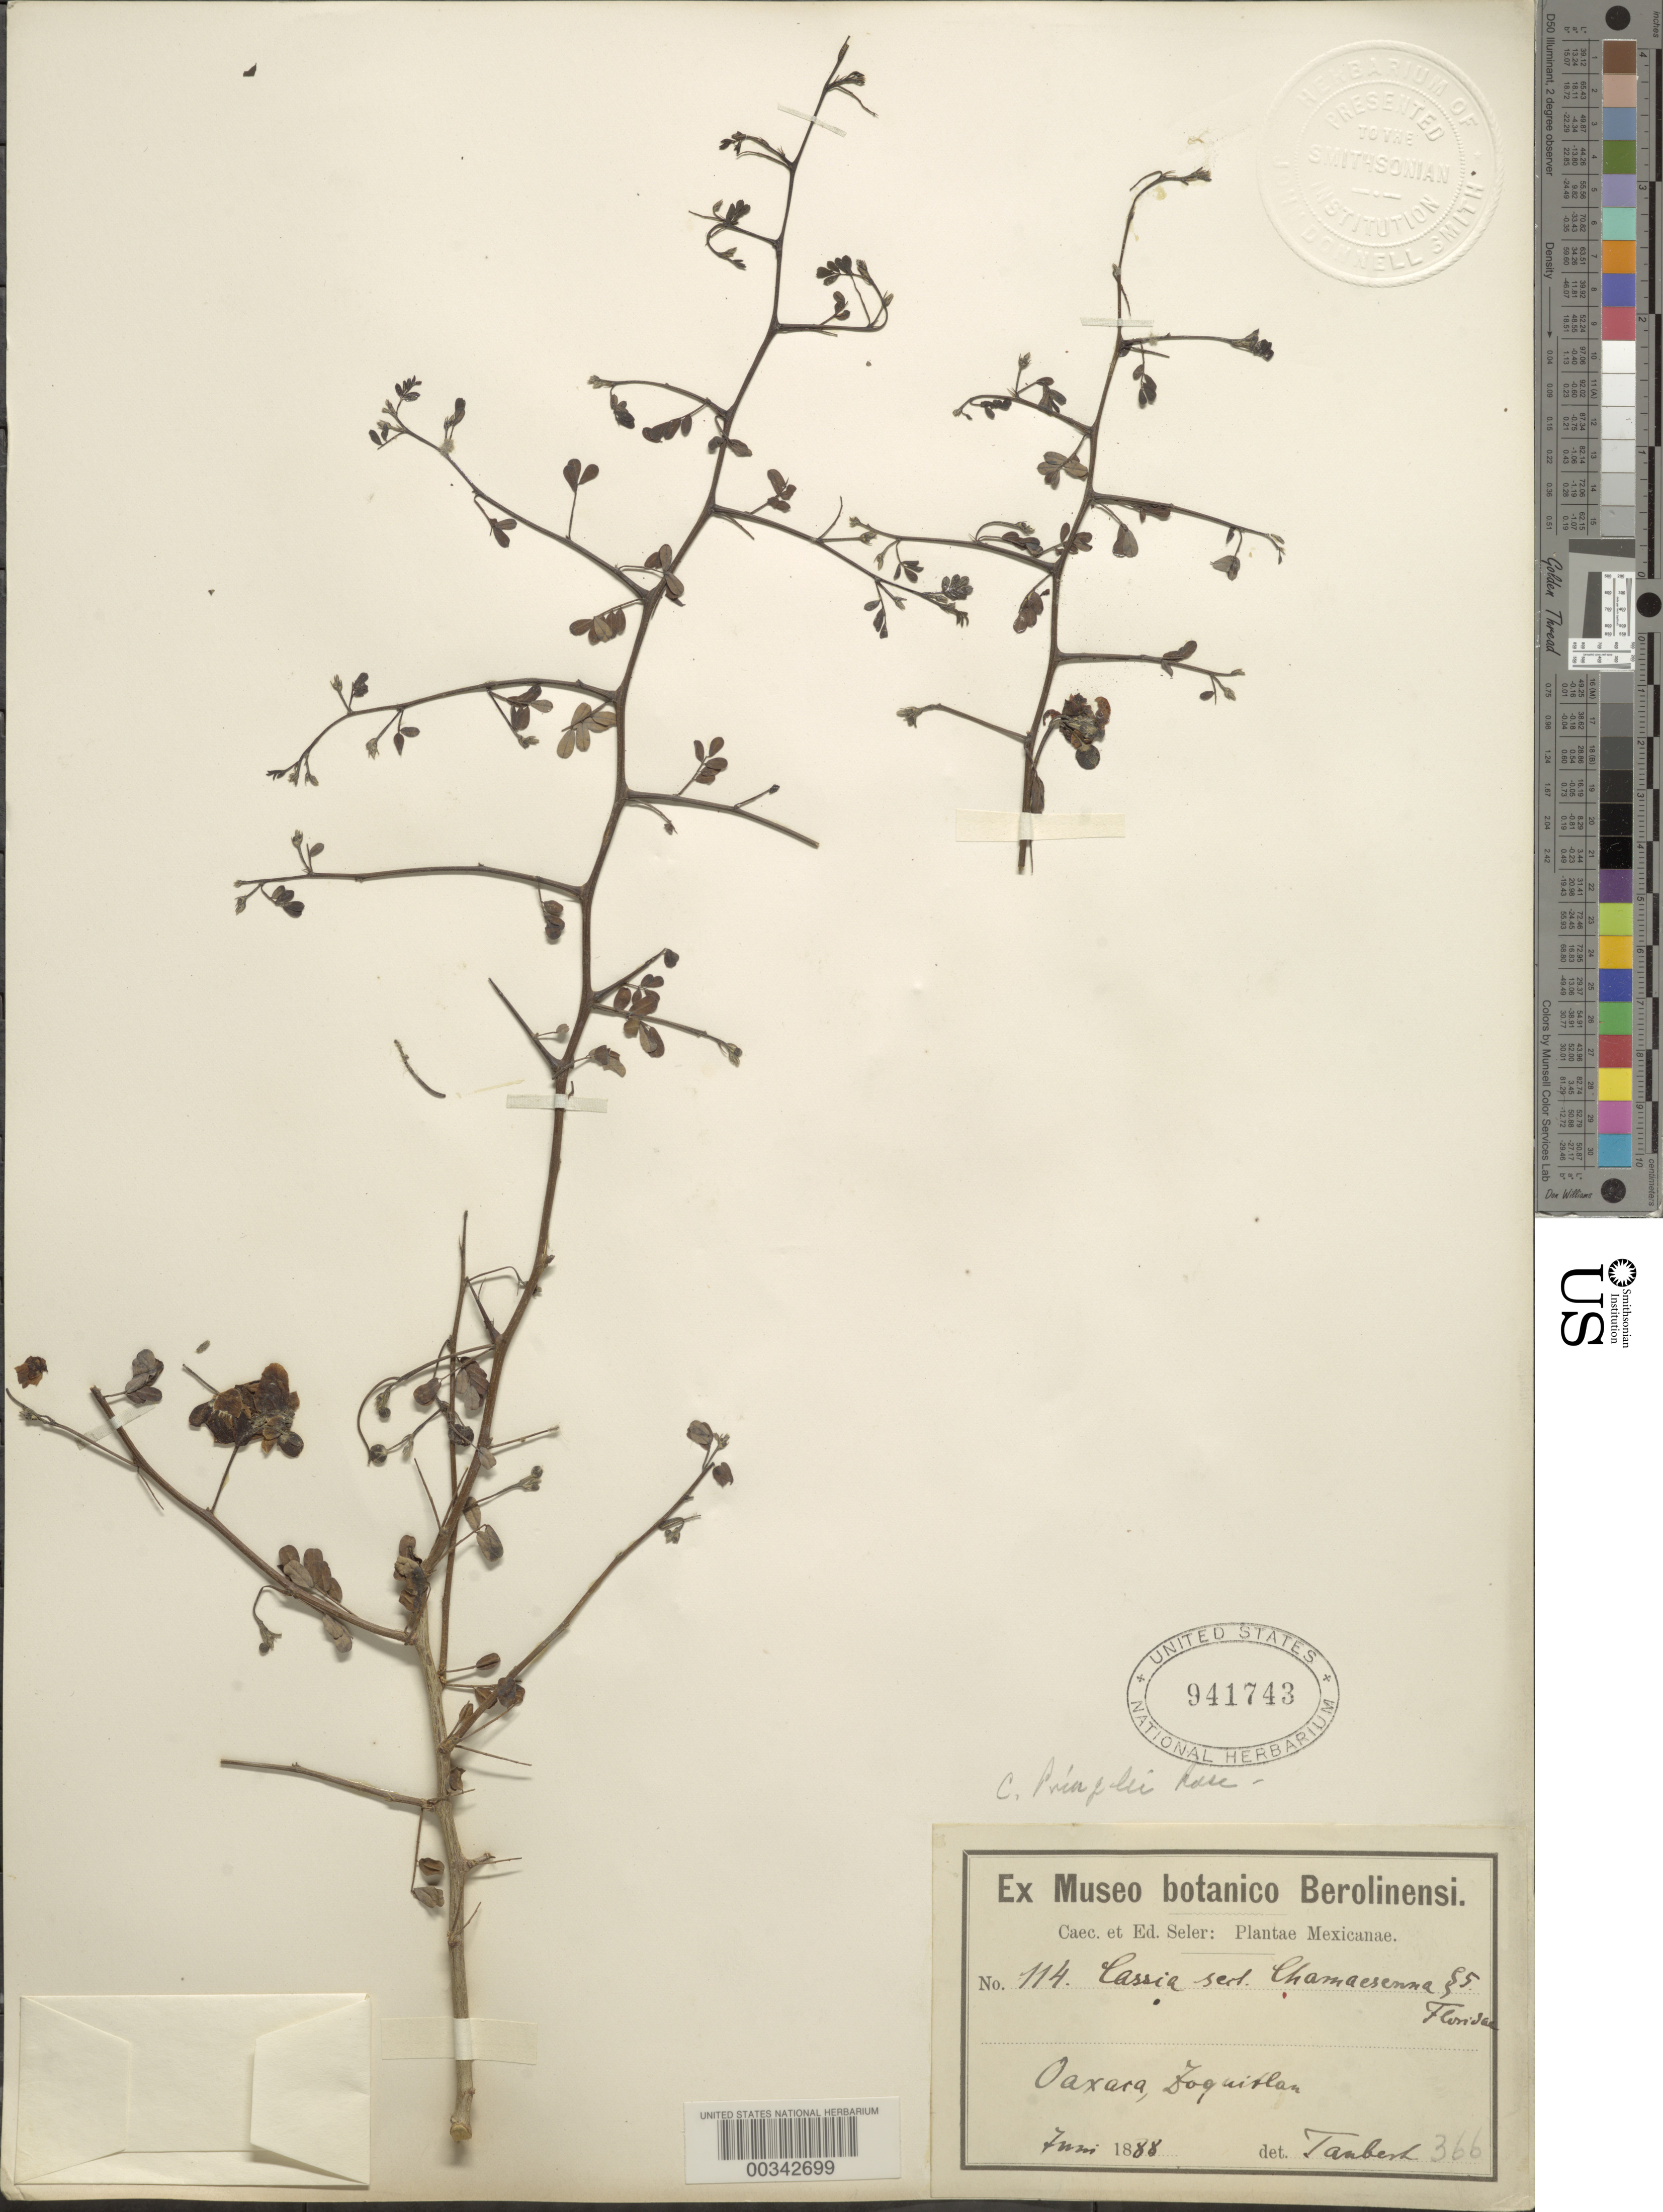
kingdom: Plantae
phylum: Tracheophyta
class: Magnoliopsida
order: Fabales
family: Fabaceae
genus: Senna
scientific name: Senna wislizeni var. pringlei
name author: (Rose) H.S. Irwin & Barneby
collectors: E. Seler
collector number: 114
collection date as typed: Jun 1888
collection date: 1888-06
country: Mexico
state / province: Oaxaca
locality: Zoquitlan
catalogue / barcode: US 941743